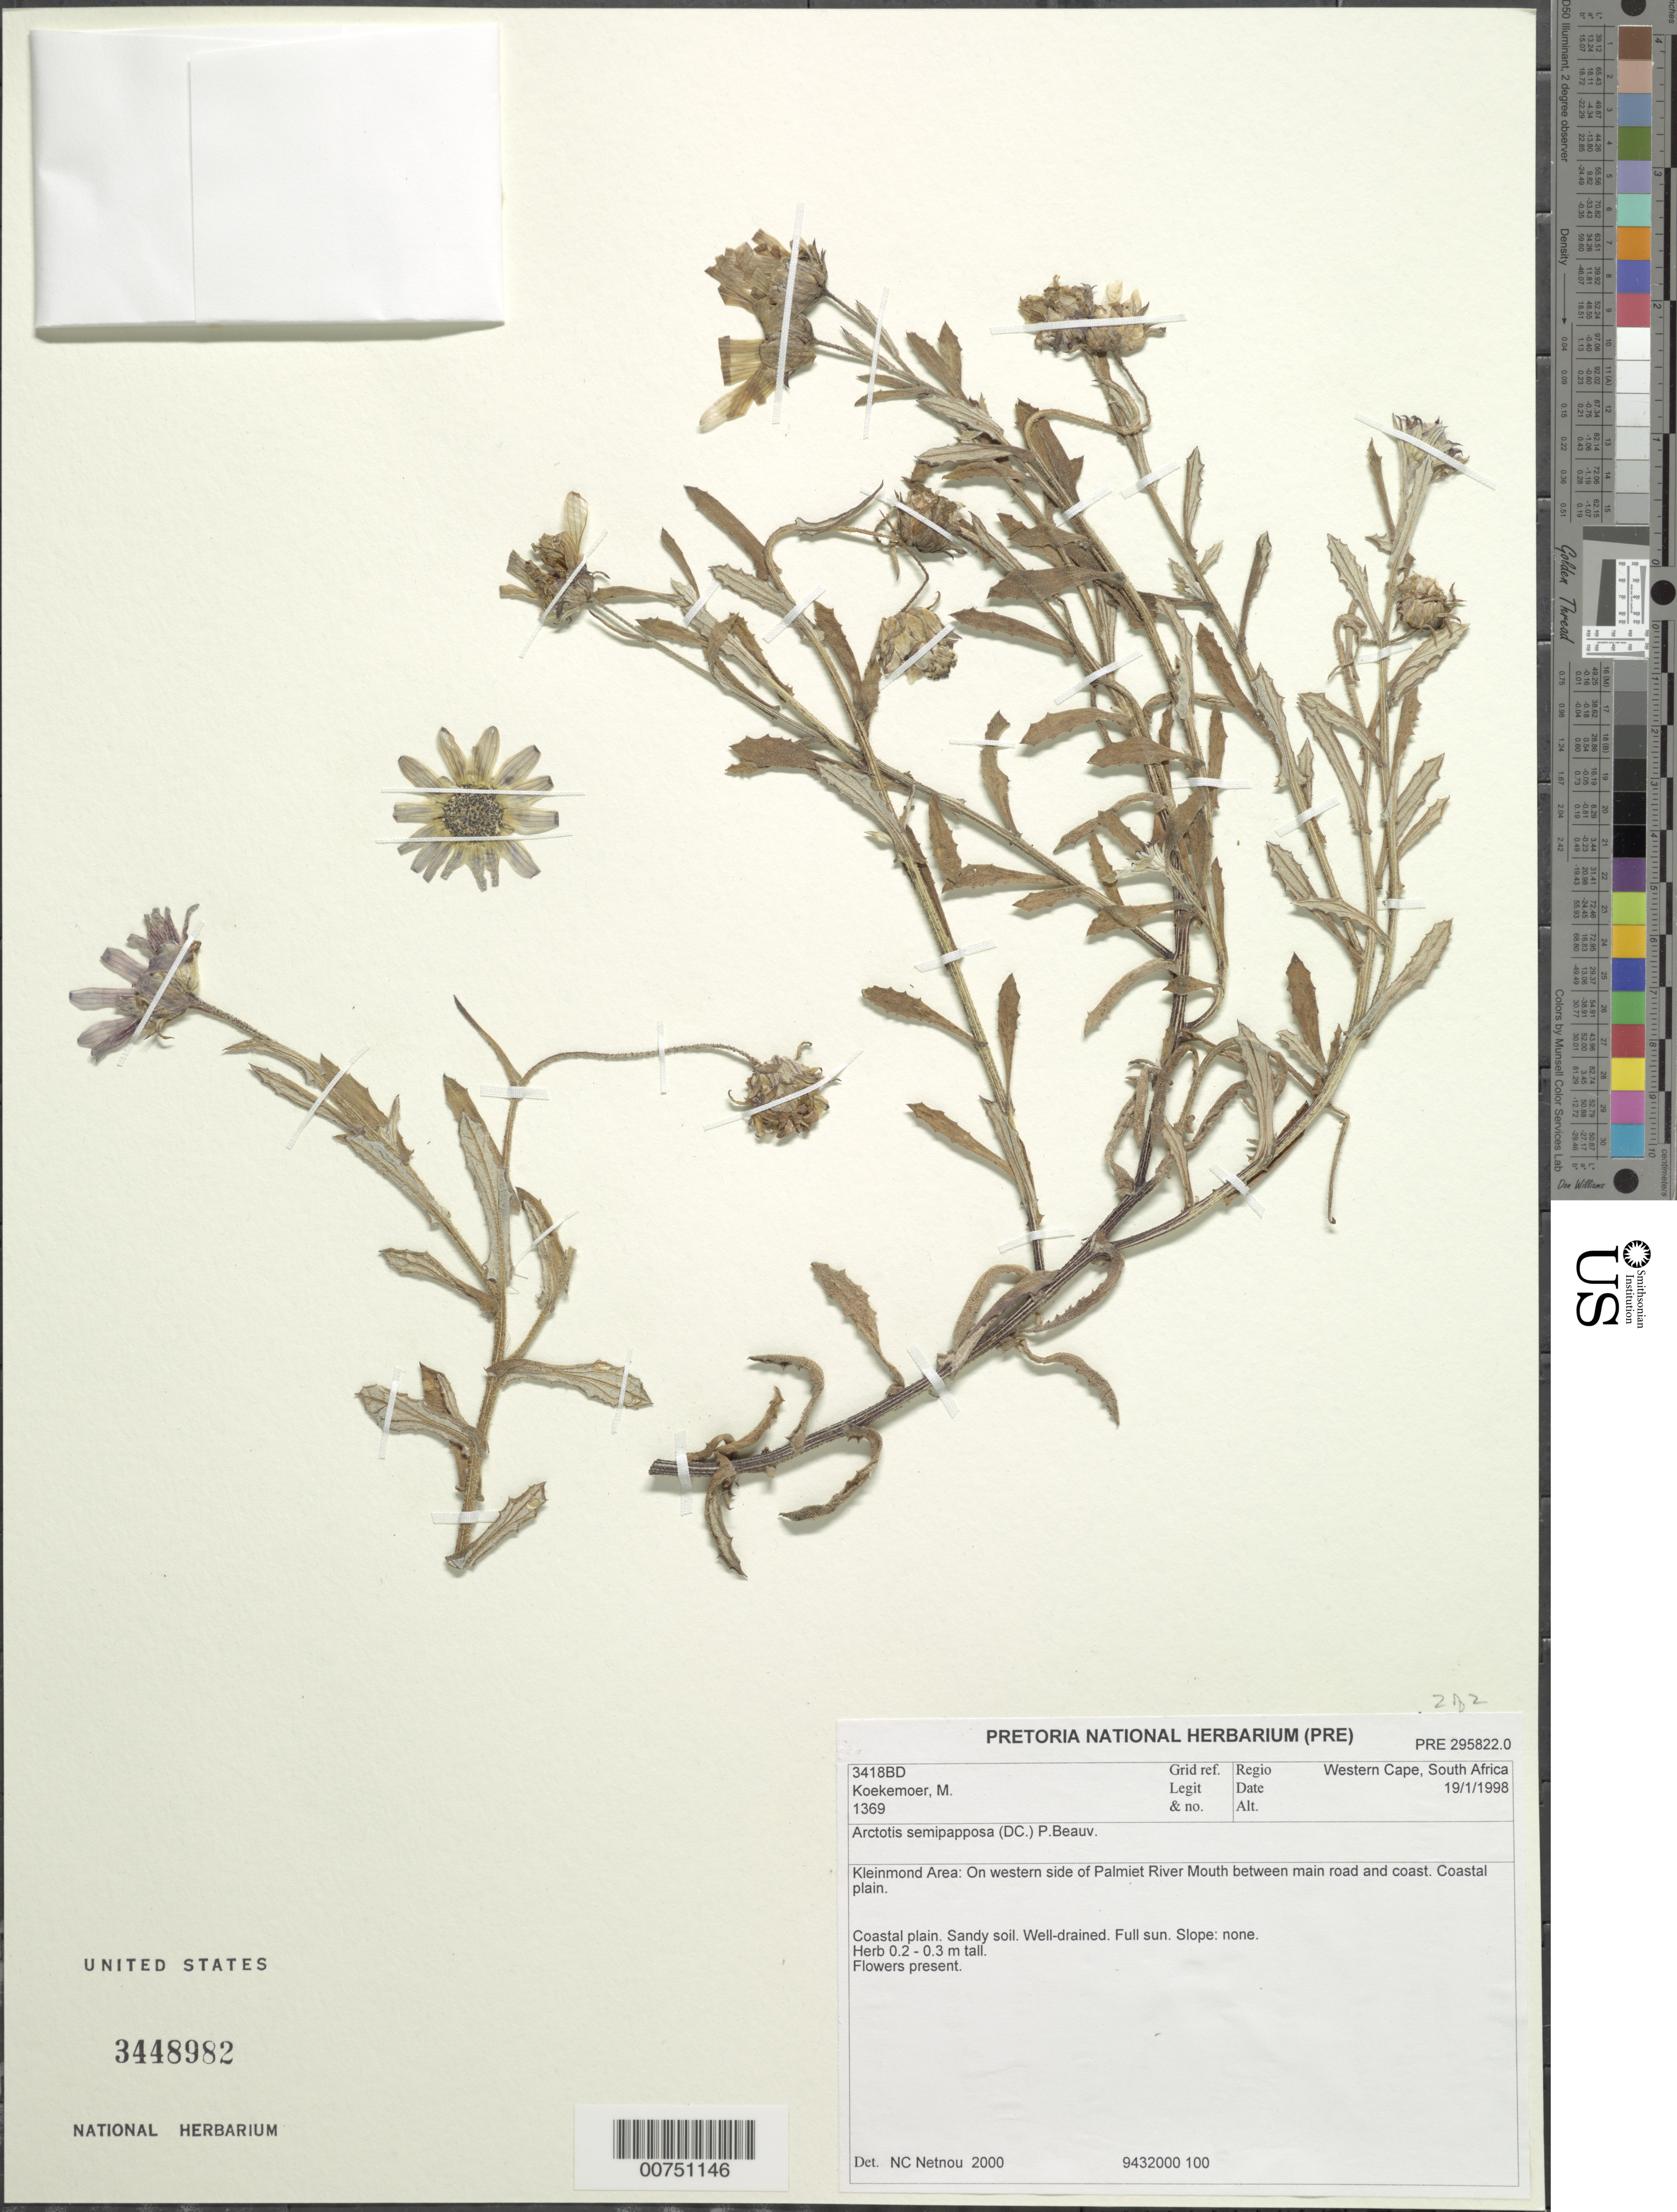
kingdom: Plantae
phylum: Tracheophyta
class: Magnoliopsida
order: Asterales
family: Asteraceae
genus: Arctotis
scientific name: Arctotis semipapposa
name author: (DC.) P. Beauv.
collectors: M. Koekemoer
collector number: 1369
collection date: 1998-01-19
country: South Africa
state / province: Western Cape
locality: Western Cape, South Africa. Kleinmond Area: On western side of Palmiet River Mouth between main road and coast. Coastal plain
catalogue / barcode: US 3448982